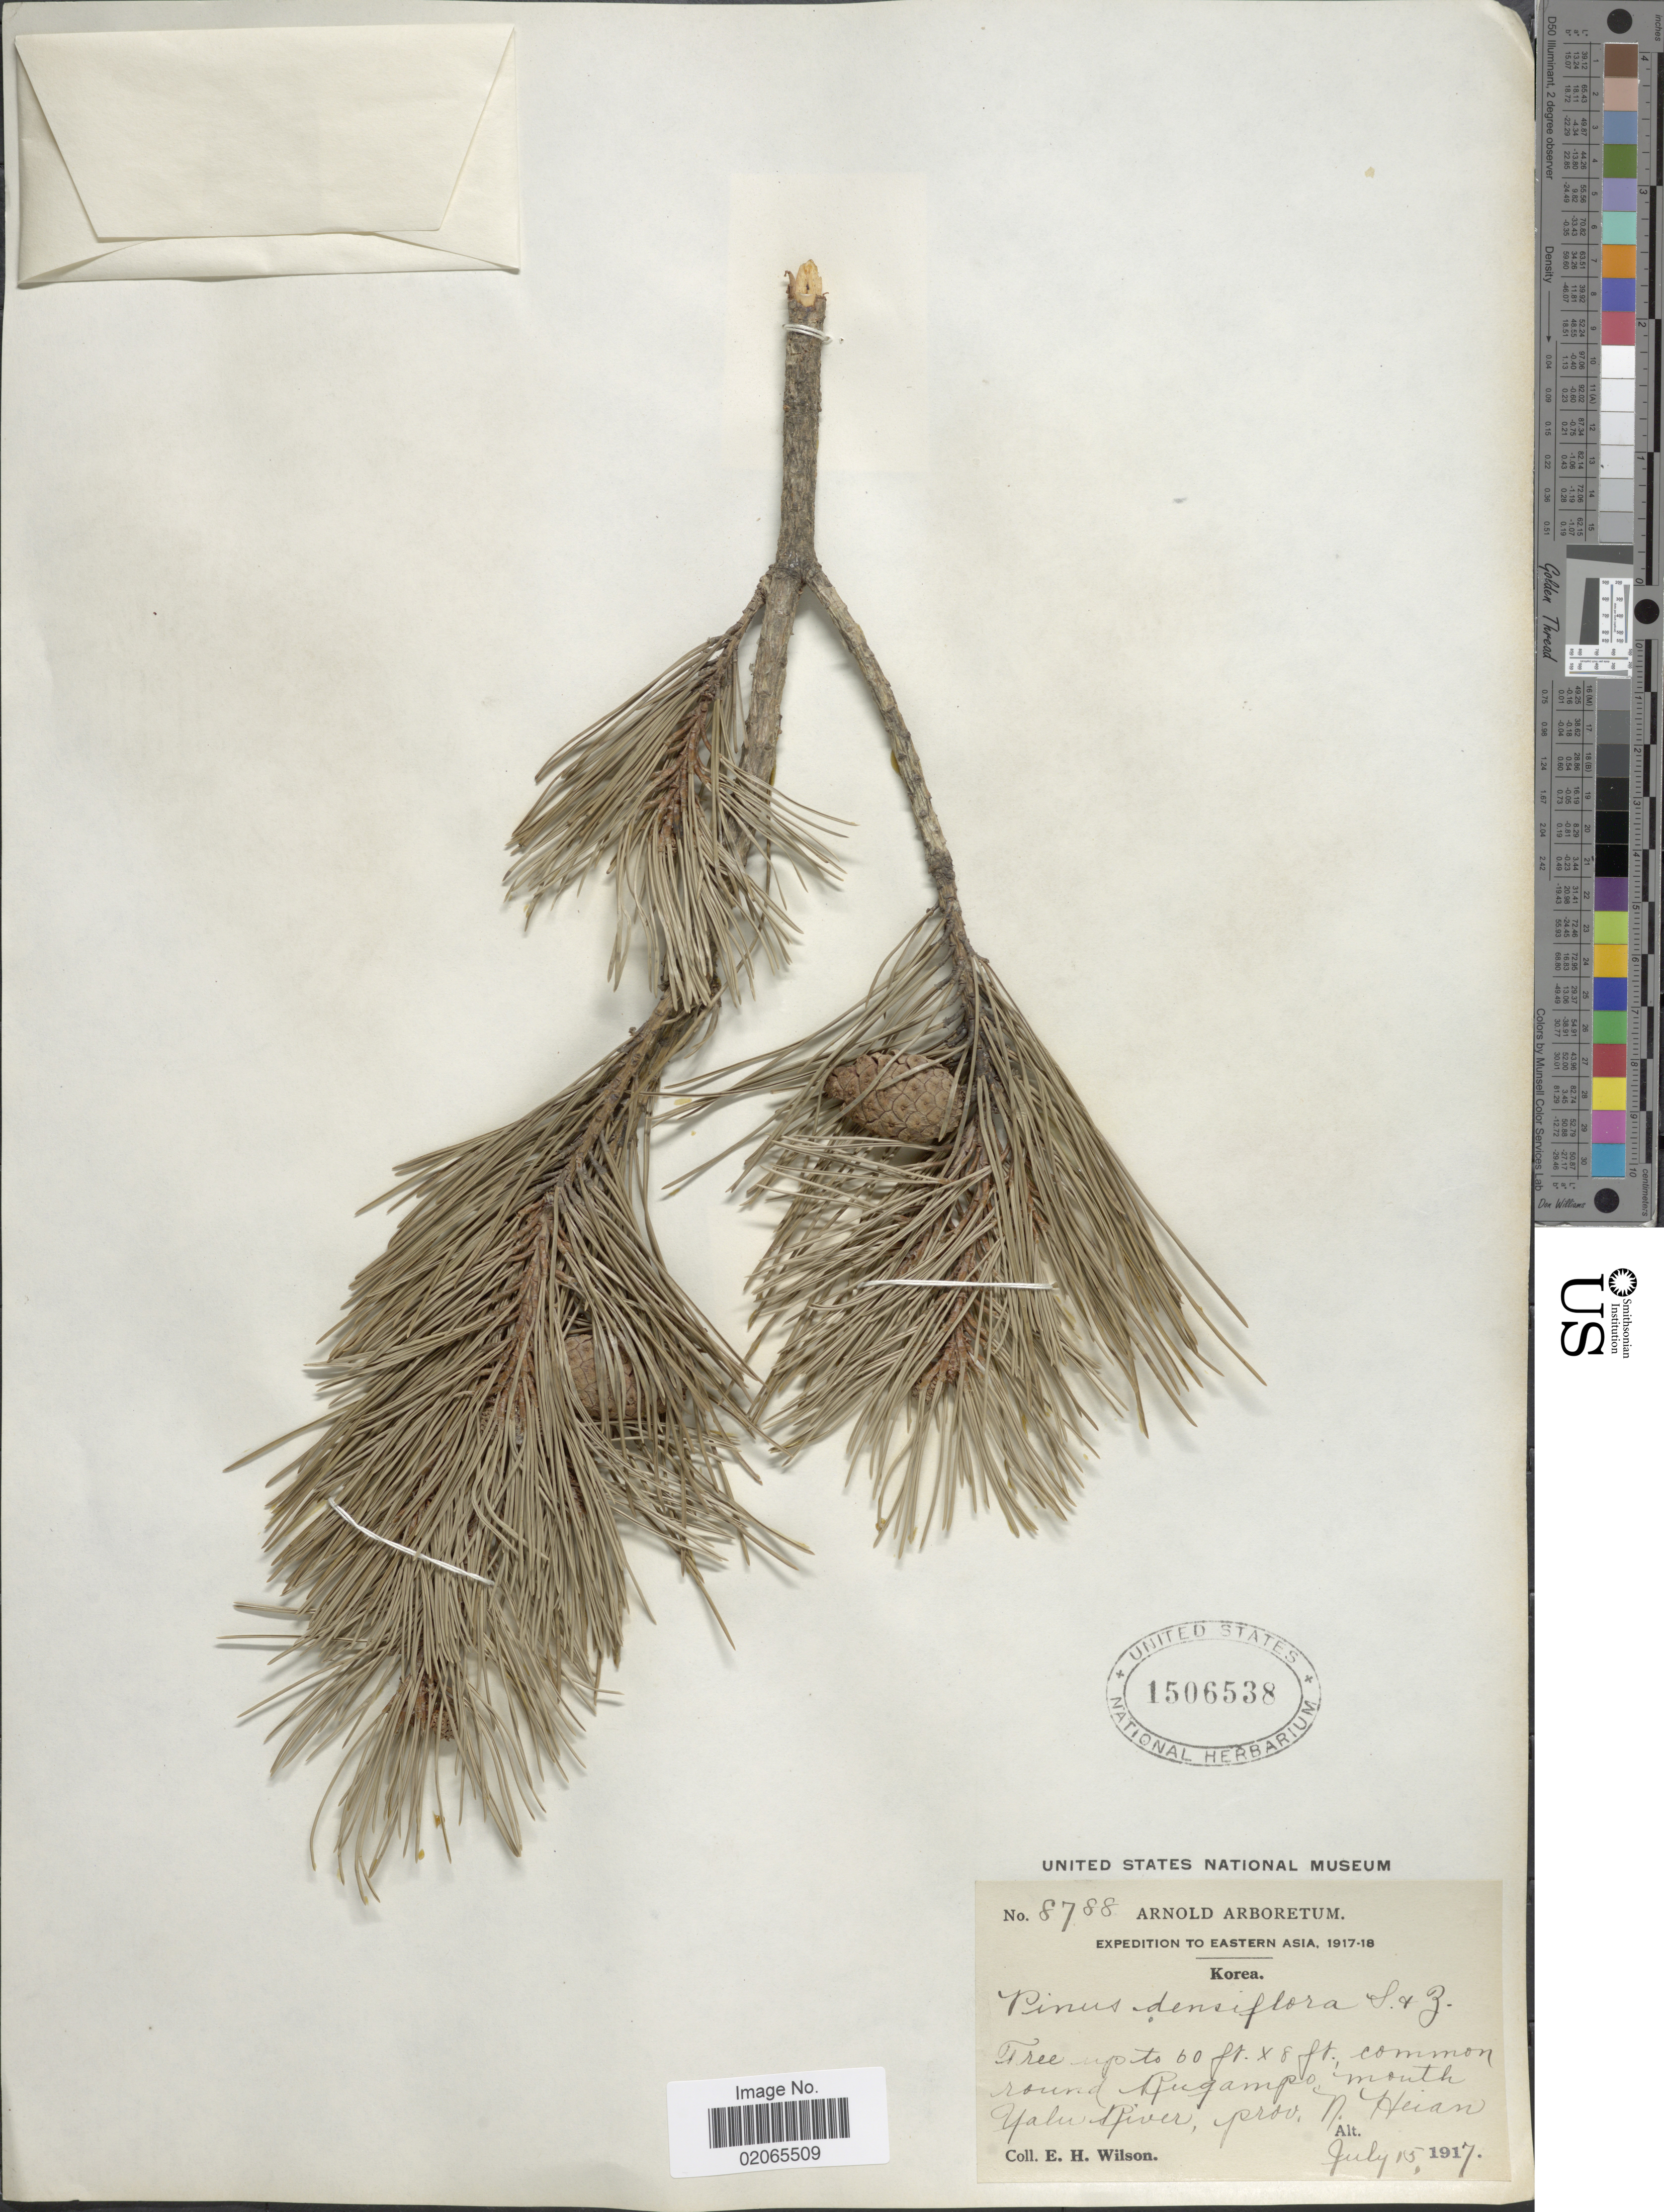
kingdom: Plantae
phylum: Tracheophyta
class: Pinopsida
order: Pinales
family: Pinaceae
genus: Pinus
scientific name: Pinus densiflora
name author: Siebold & Zucc.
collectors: E. Wilson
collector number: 8788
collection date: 1917-07-15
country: North Korea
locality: Eastern Adia, Rugampo, mouth Yalu River, prov. N. Heian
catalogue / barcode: US 1506538